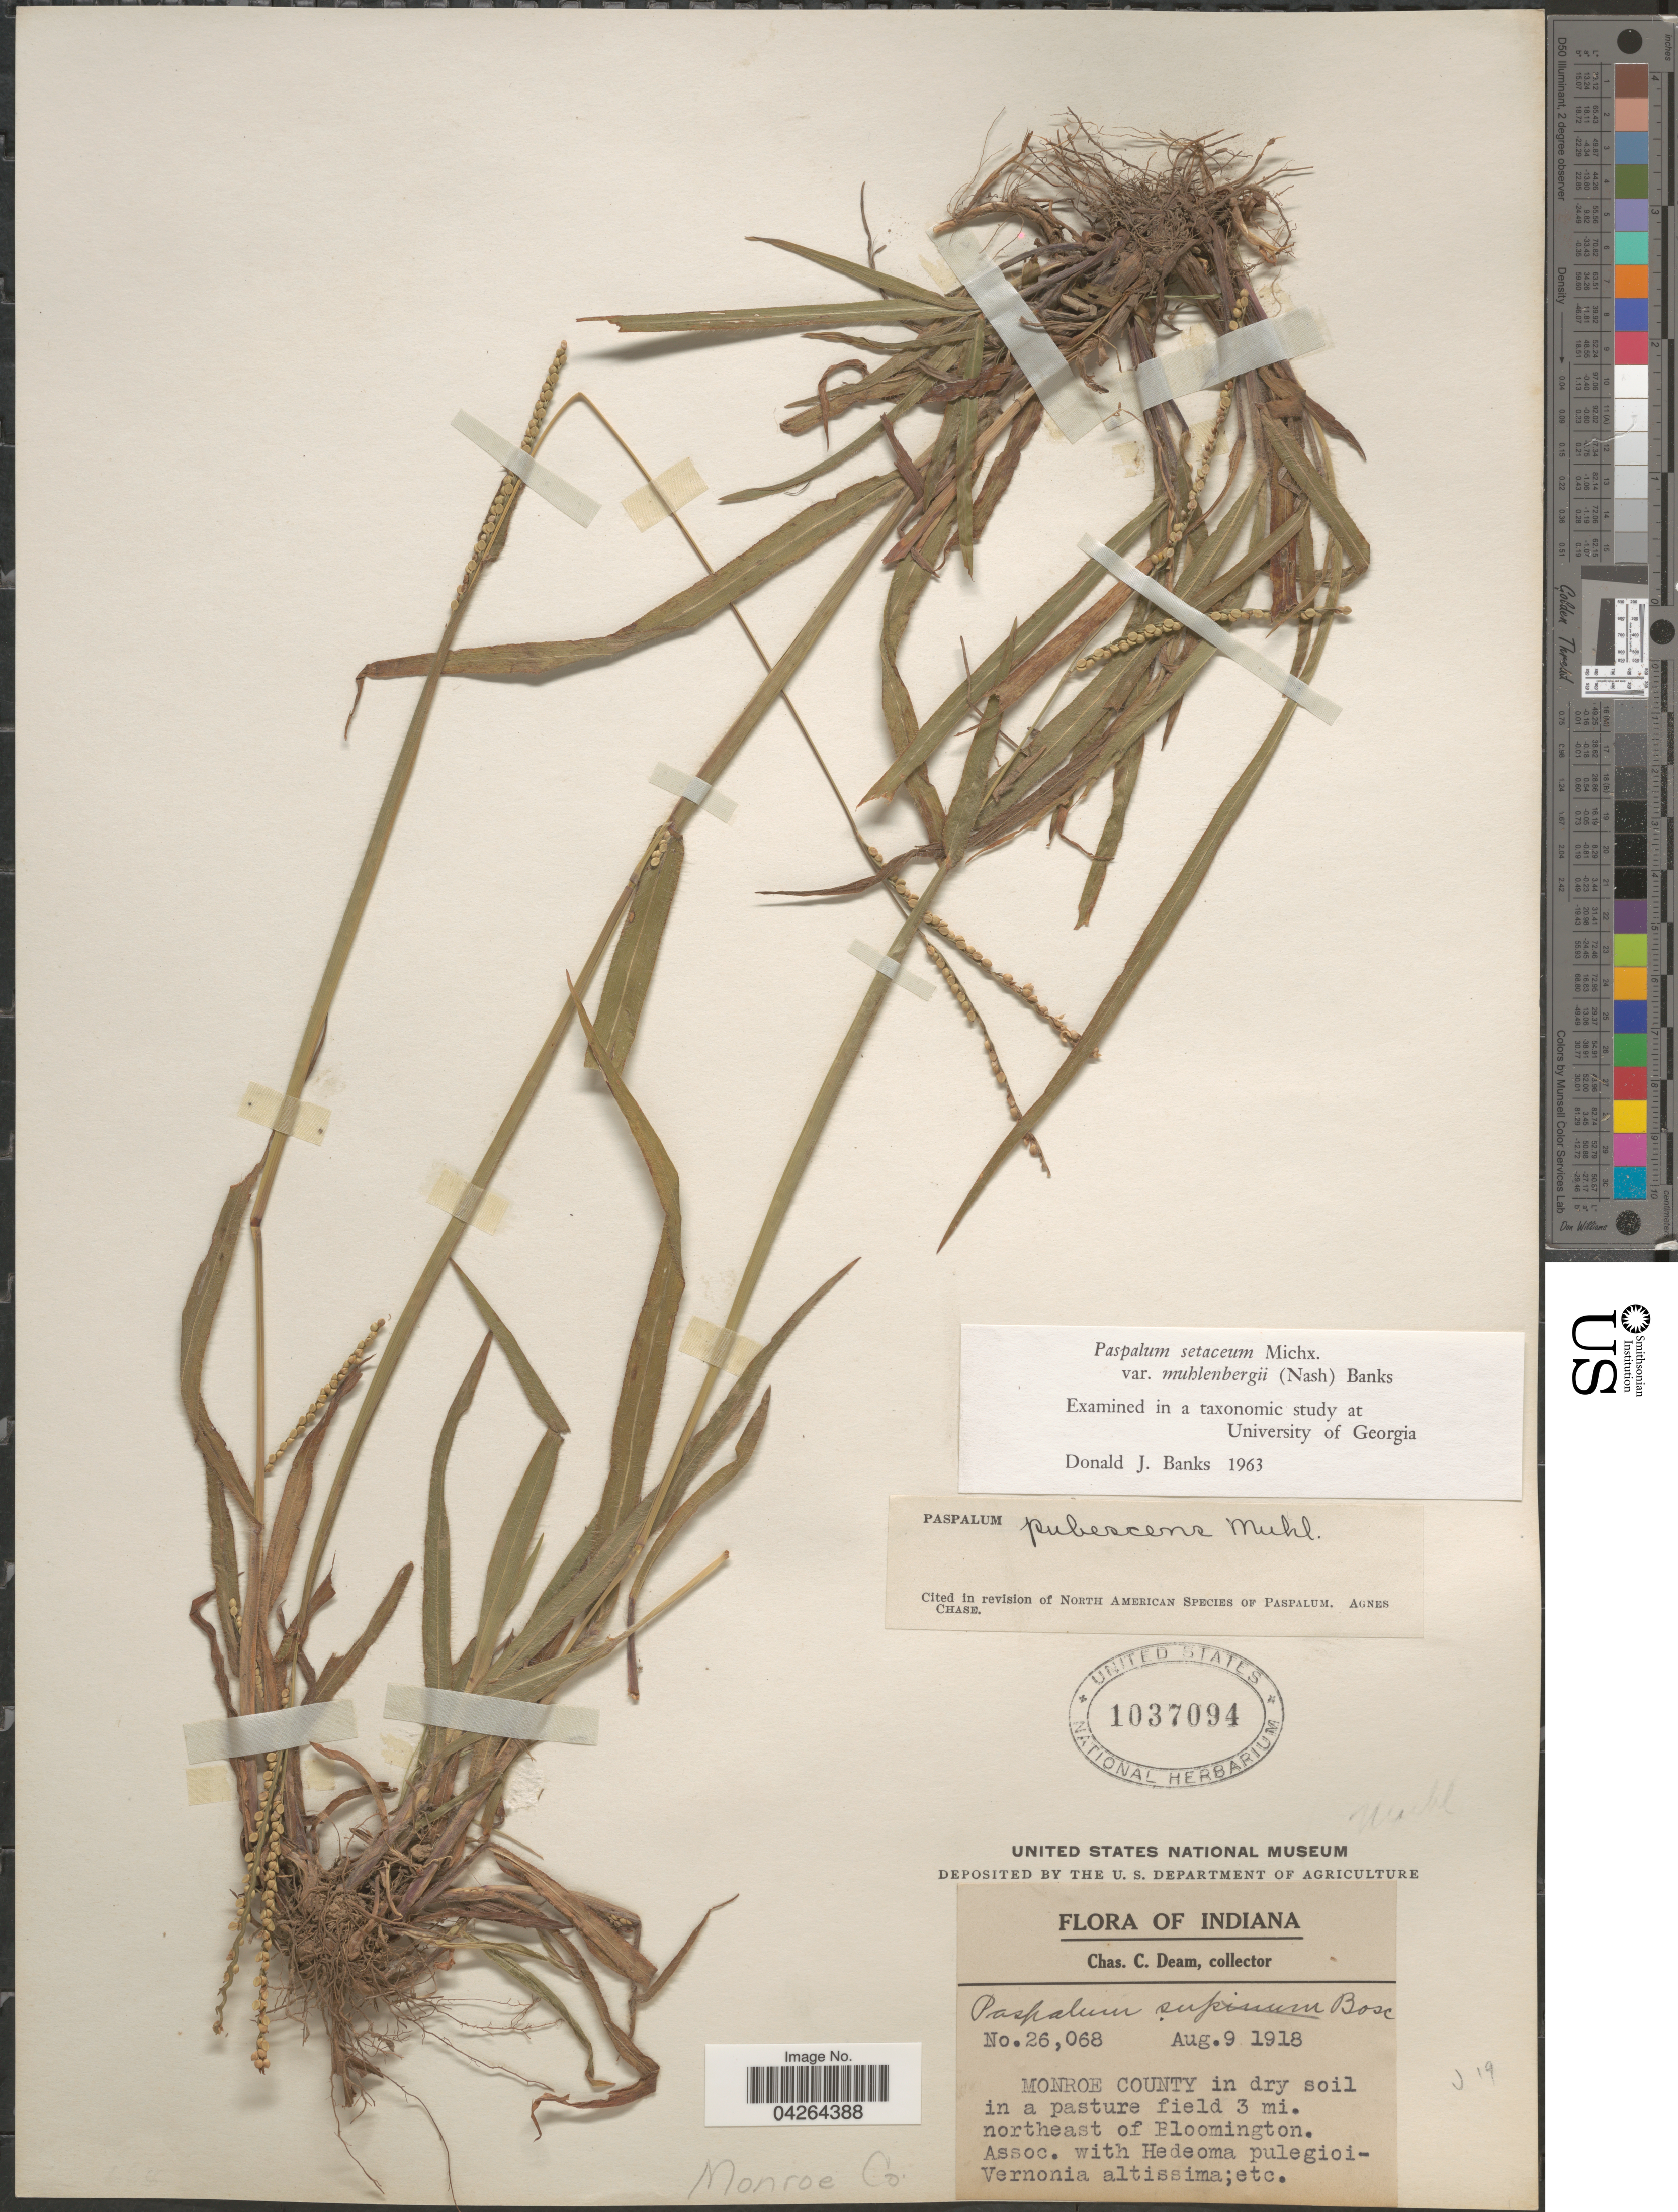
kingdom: Plantae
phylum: Tracheophyta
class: Liliopsida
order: Poales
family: Poaceae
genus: Paspalum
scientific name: Paspalum setaceum var. muhlenbergii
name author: (Nash) D.J. Banks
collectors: C. C. Deam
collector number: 26068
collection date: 1918-08-09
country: United States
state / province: Indiana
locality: Monroe County in dry soil in a pasture field 3 mi. northeast of Bloomington.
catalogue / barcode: US 1037094